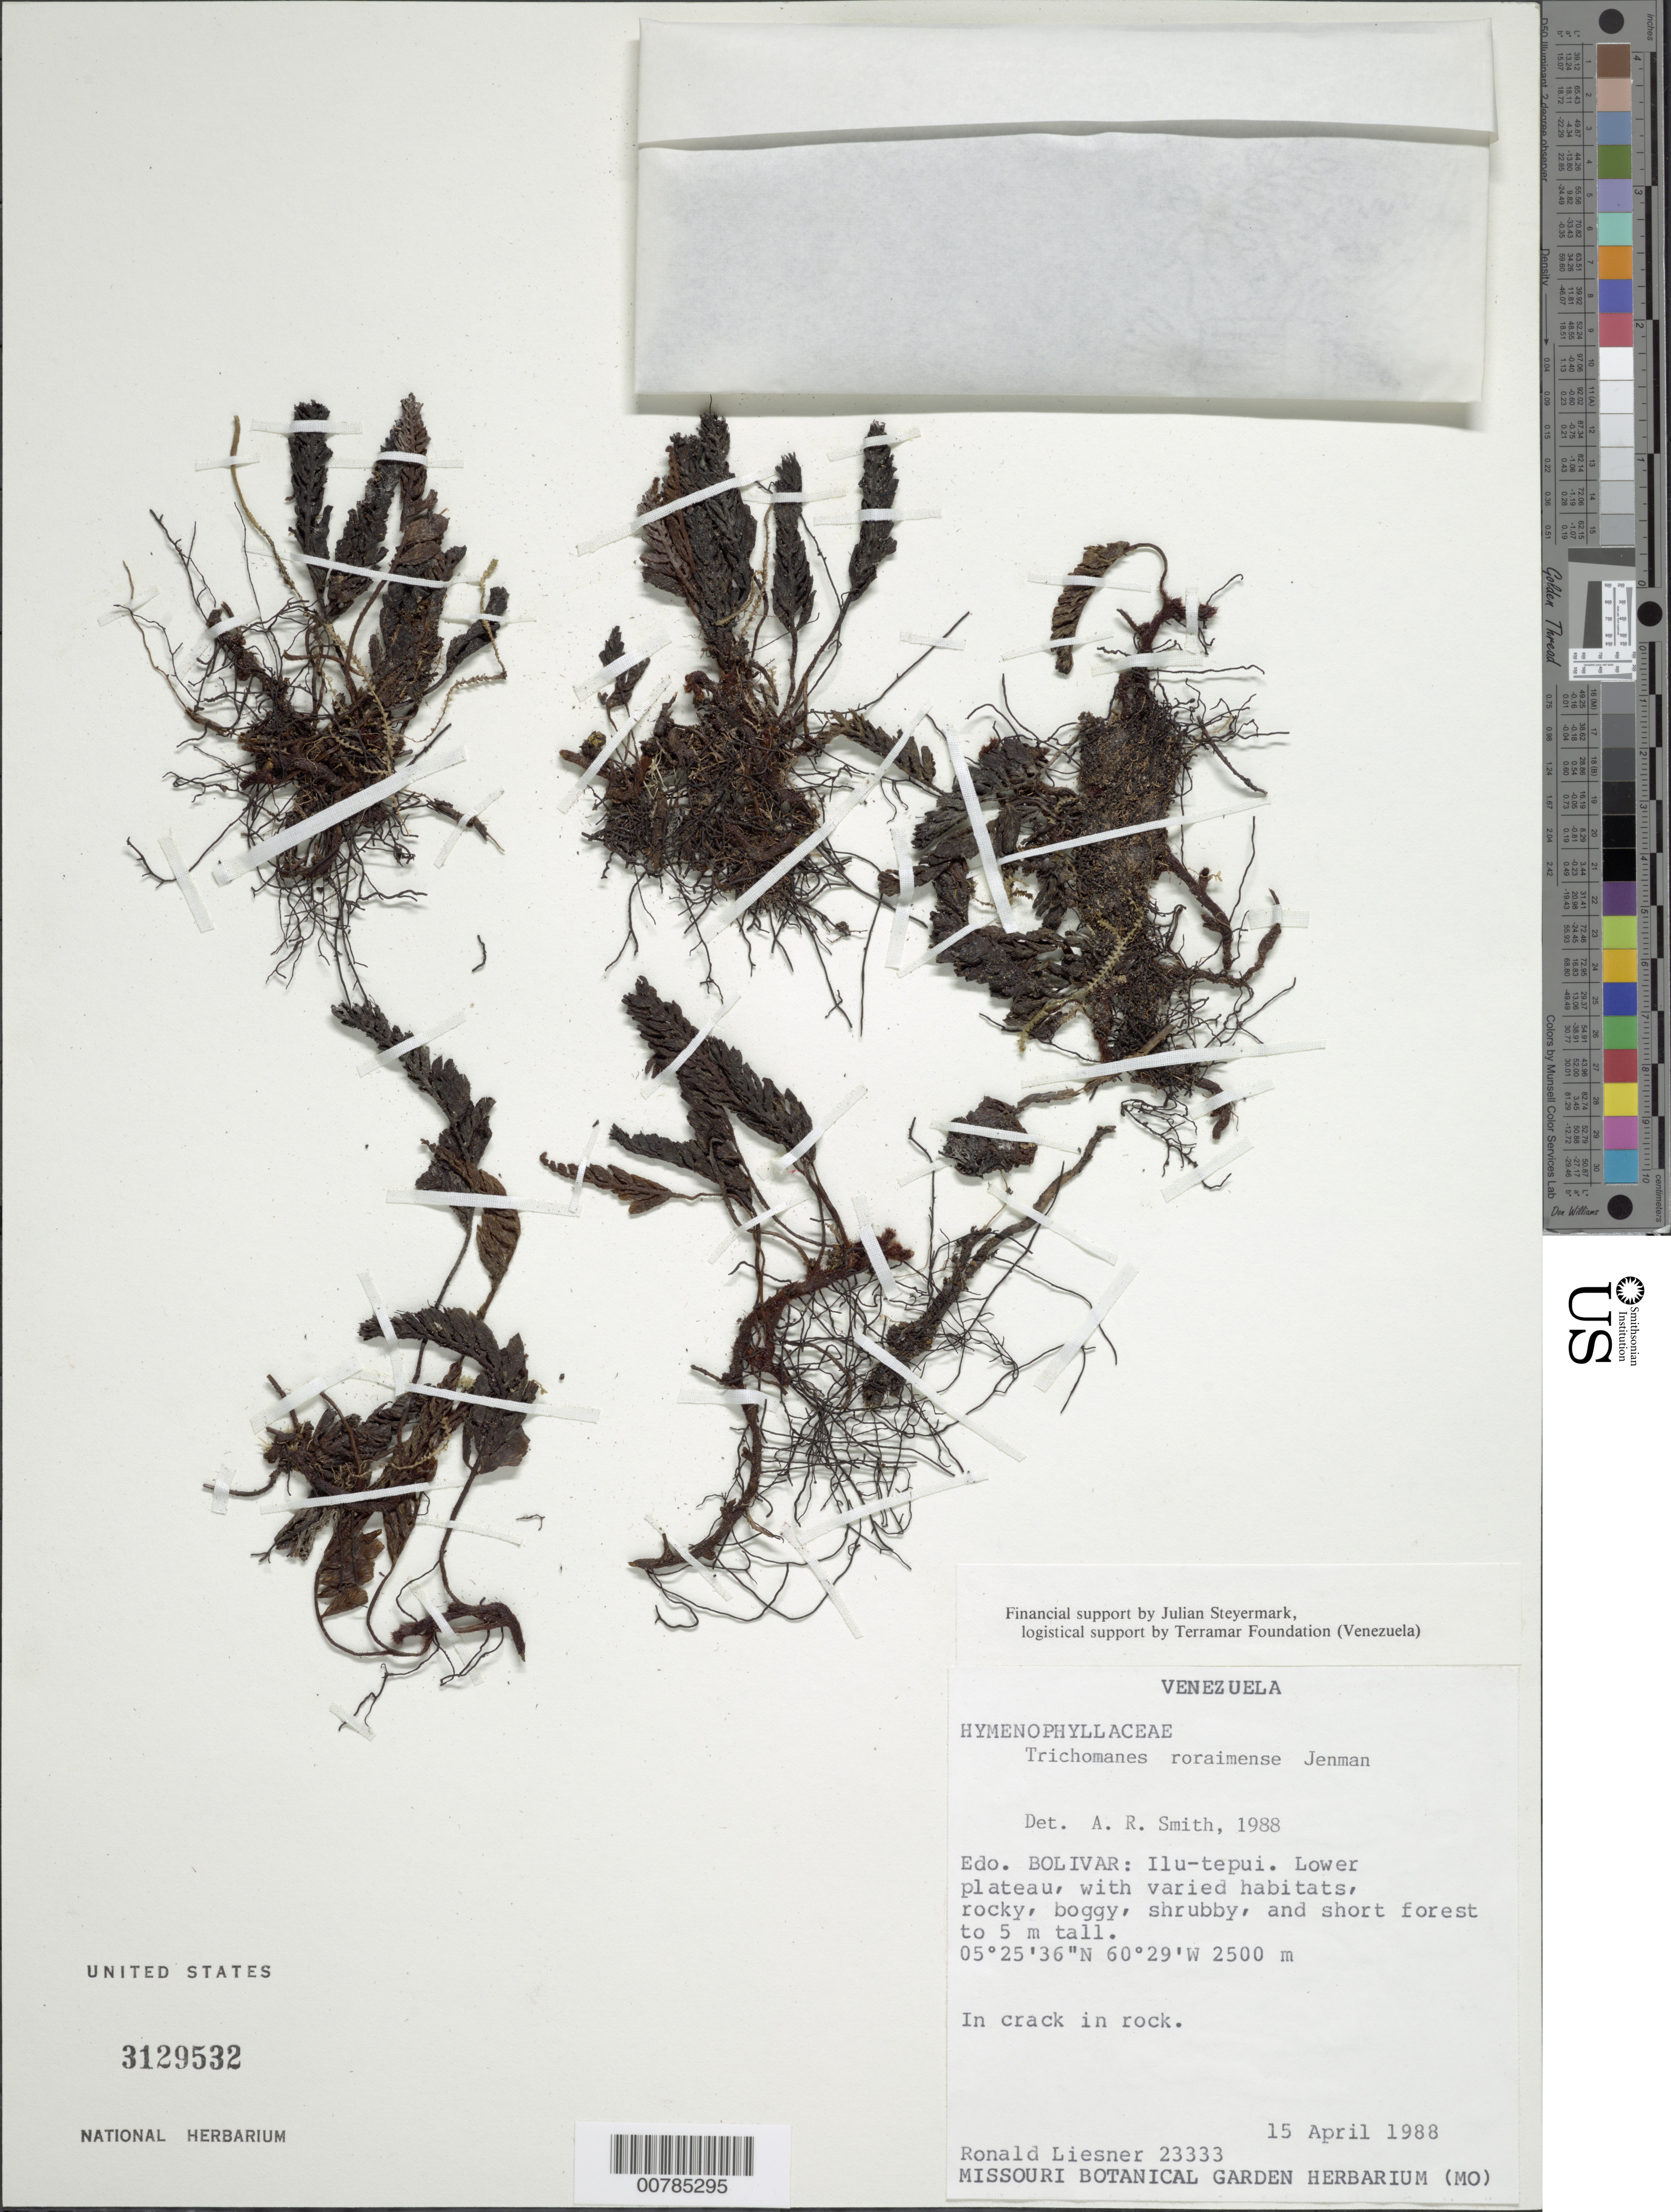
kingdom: Plantae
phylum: Tracheophyta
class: Polypodiopsida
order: Hymenophyllales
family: Hymenophyllaceae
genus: Trichomanes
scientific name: Trichomanes roraimense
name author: Jenman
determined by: Smith, Alan R., (UC)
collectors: R. L. Liesner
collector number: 23333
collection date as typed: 15-Apr-88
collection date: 1988-04-15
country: Venezuela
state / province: Bolívar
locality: Ilu-tepuí, lower plateau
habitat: Lower plateau, with varied habitats, rocky boggy, shrubby, and short forest to 5m tall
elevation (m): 2500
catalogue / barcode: US 3129532